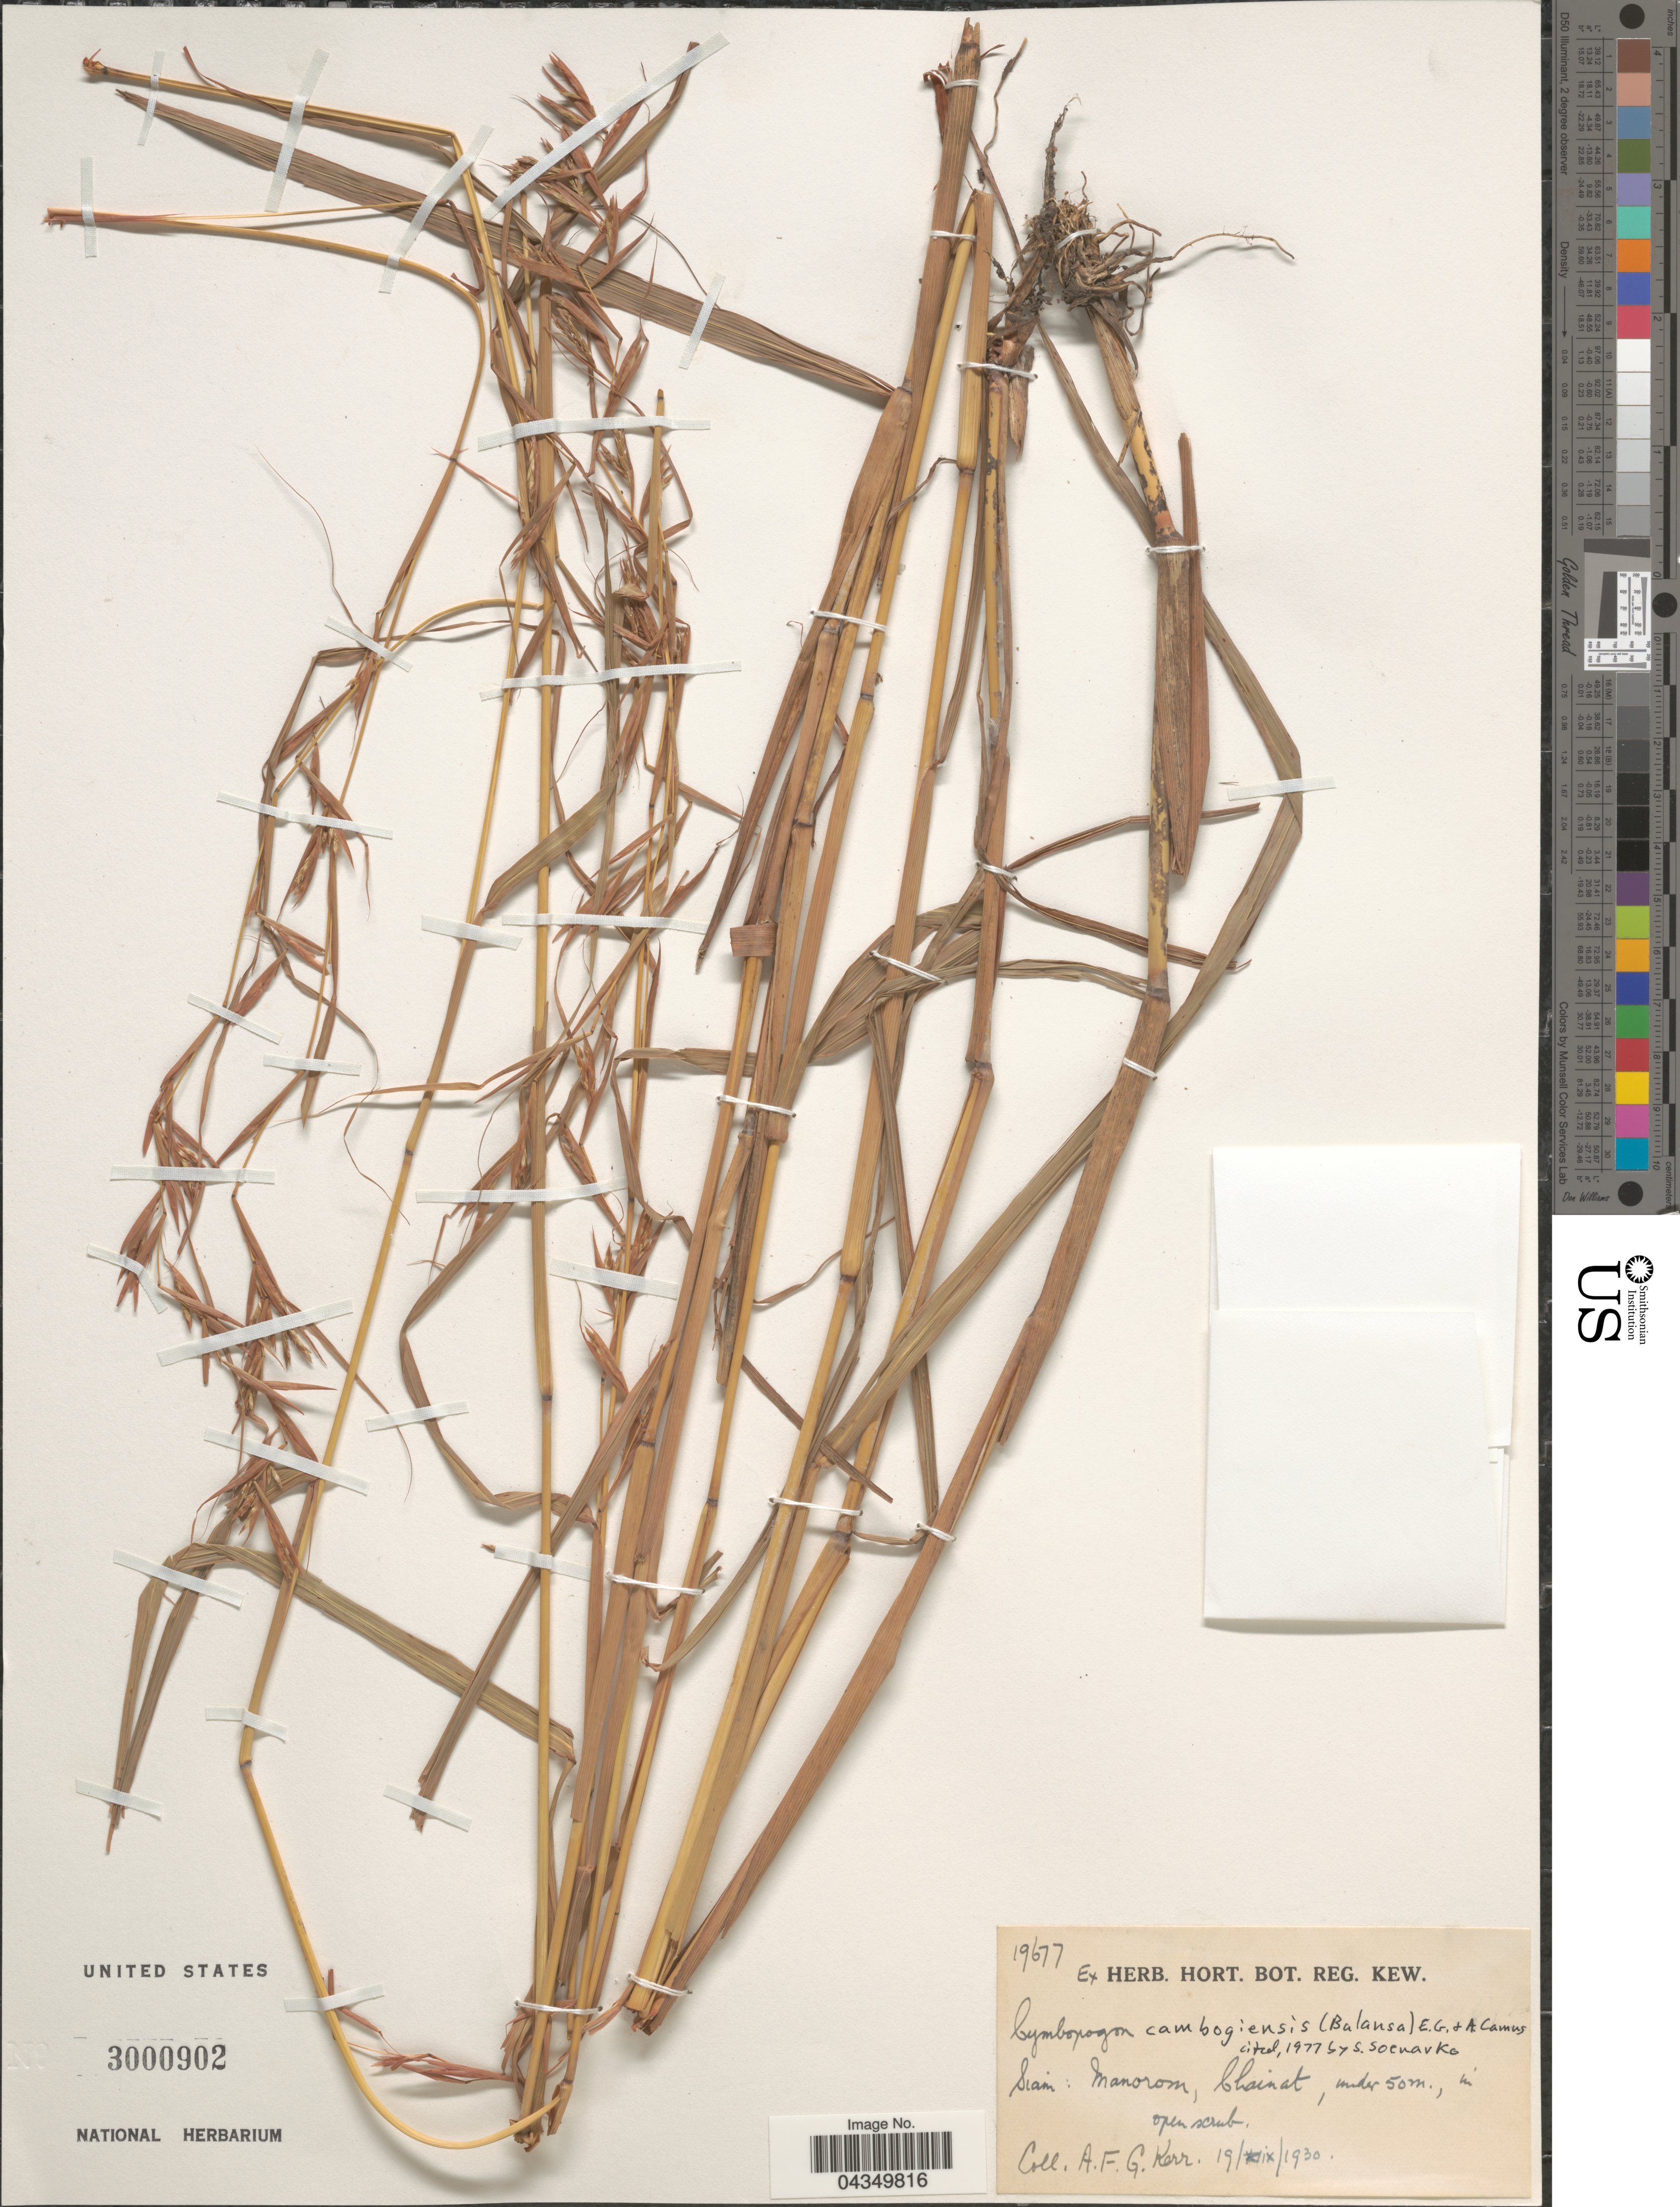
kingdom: Plantae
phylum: Tracheophyta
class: Liliopsida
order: Poales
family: Poaceae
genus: Cymbopogon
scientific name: Cymbopogon cambodgiensis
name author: E.G. Camus & A. Camus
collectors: A. F. G. Kerr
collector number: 19677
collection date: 1930-09-19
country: Thailand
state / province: Chai Nat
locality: Siam: Manorom, Chainat.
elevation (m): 50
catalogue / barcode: US 3000902